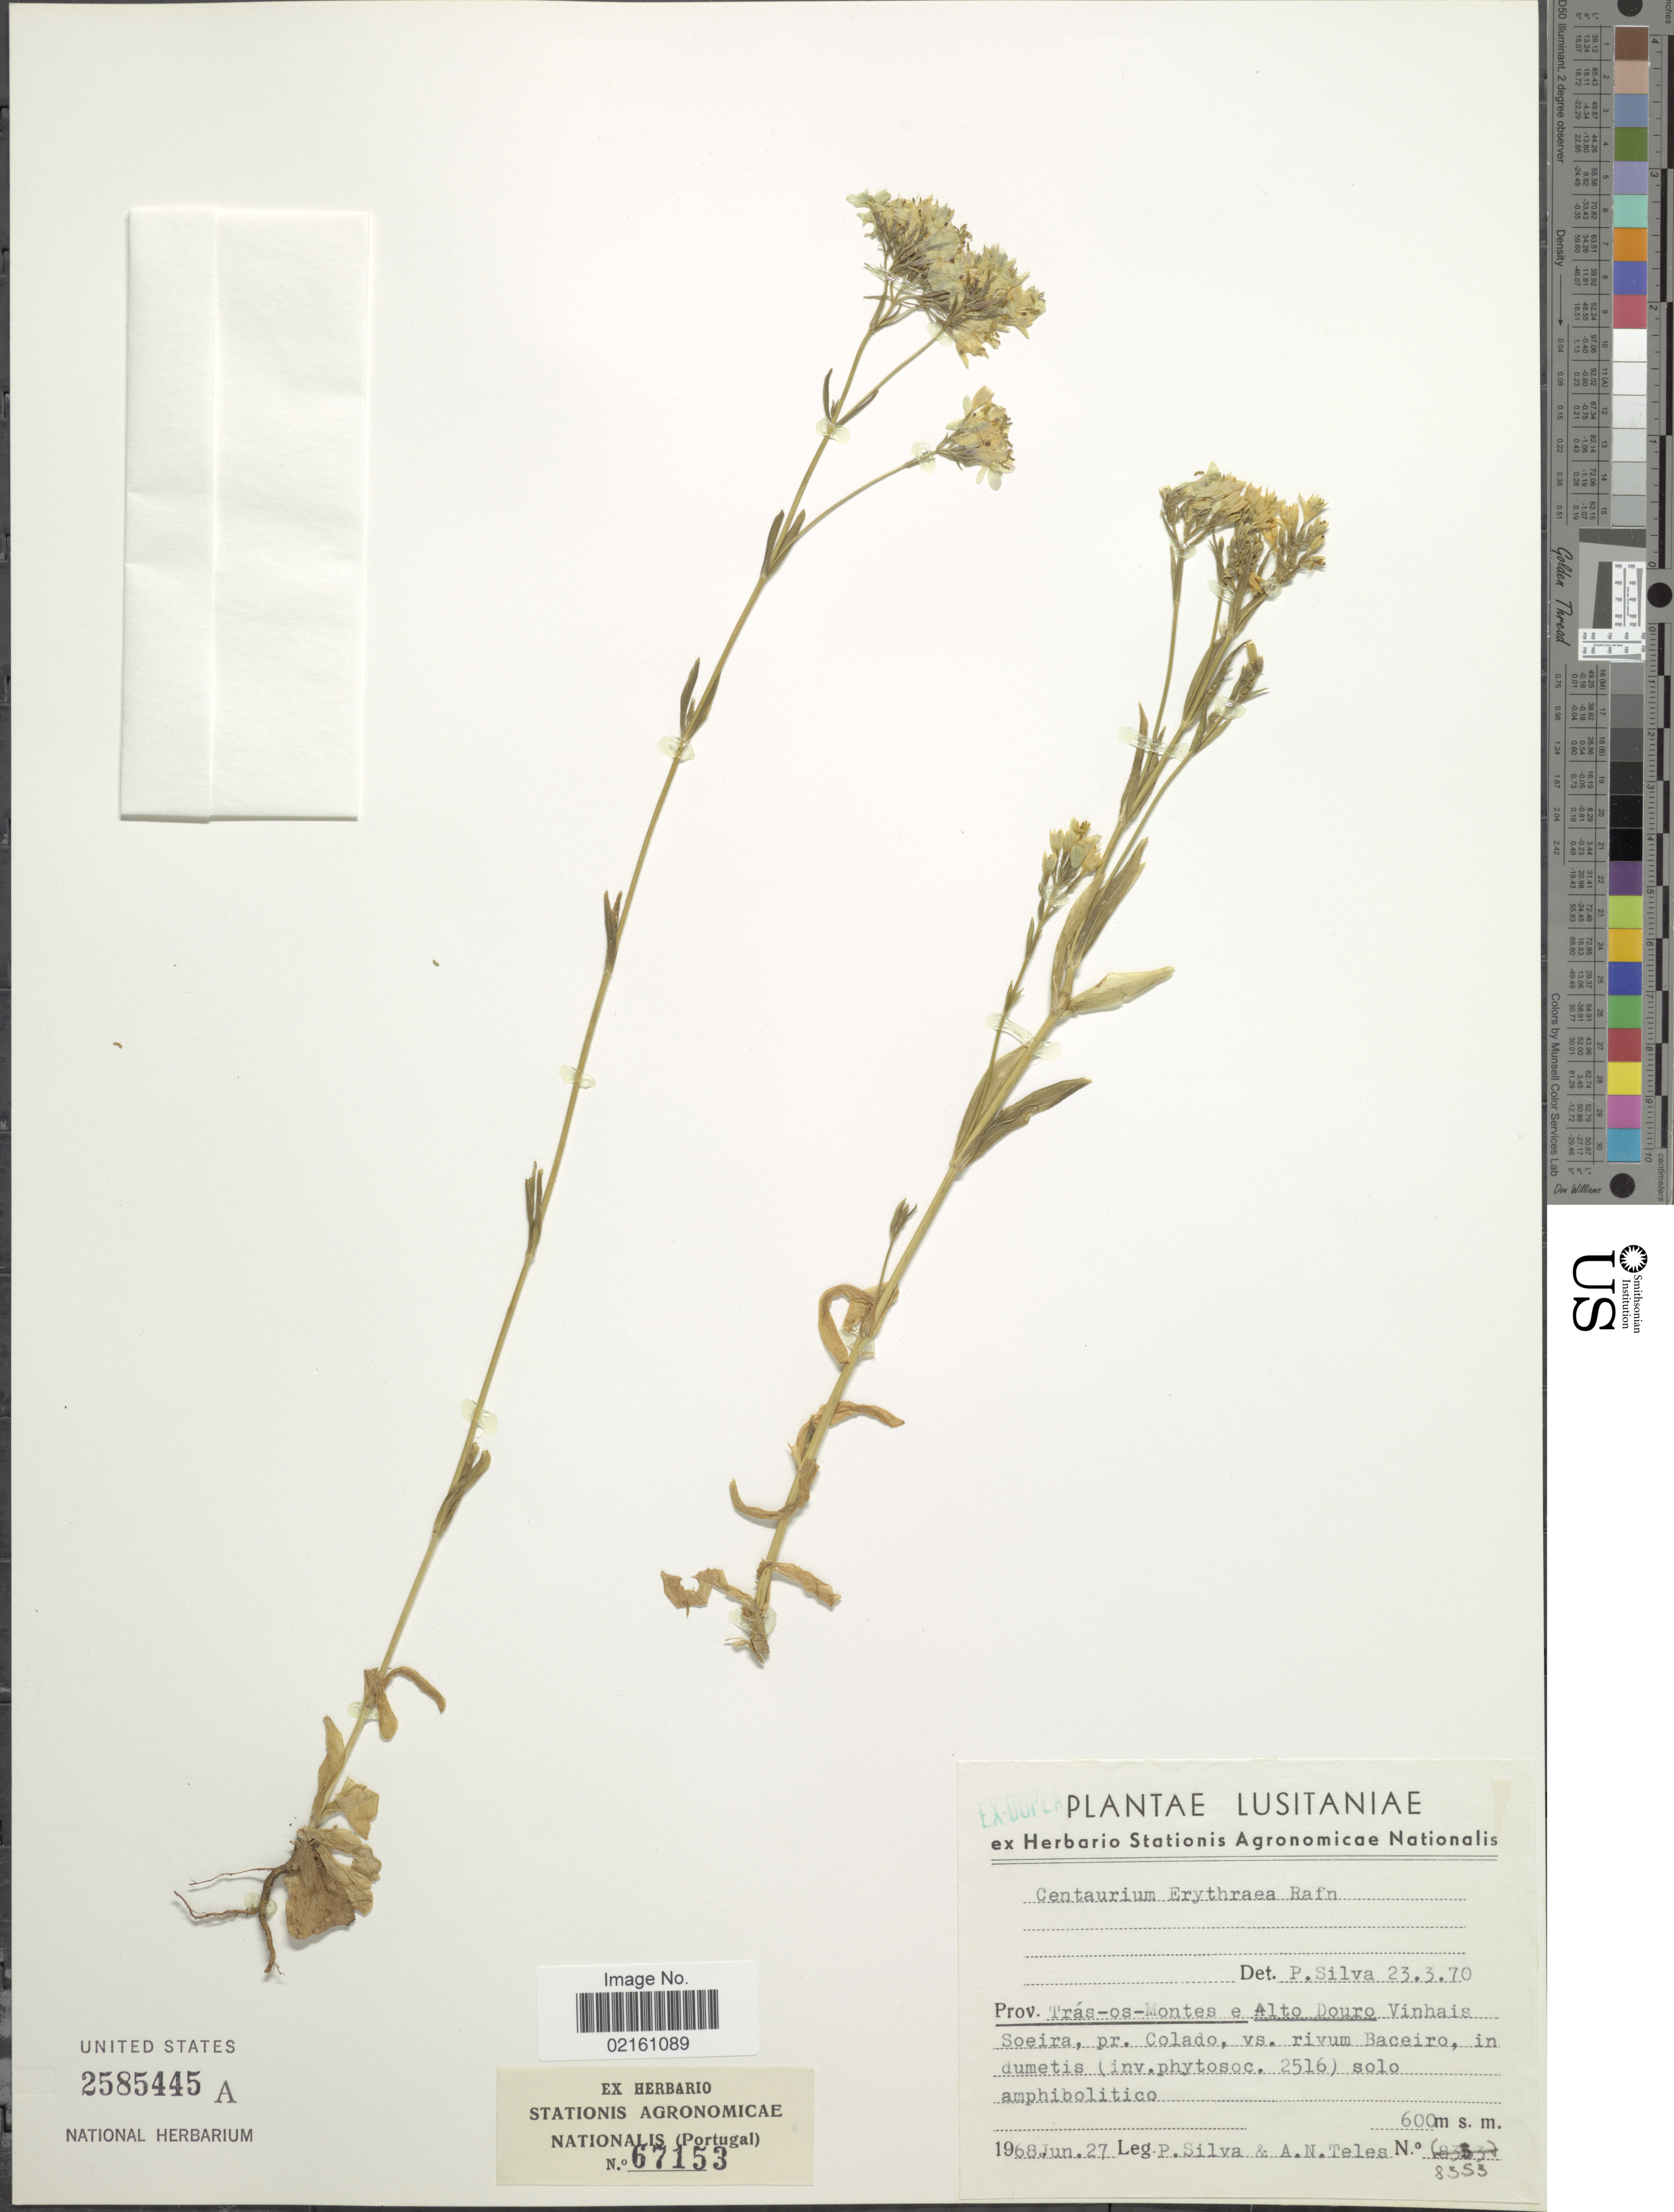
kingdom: Plantae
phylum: Tracheophyta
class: Magnoliopsida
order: Gentianales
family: Gentianaceae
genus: Centaurium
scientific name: Centaurium erythraea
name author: Rafn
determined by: Strong, Mark T., (BOT), Smithsonian Institution - National Museum of Natural History (UNITED STATES)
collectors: P. Silva & A. Teles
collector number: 8353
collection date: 1968-06-27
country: Portugal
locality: Lusitaniae, Prov. Tras-os-Montes e Alto Douro Vinhais Soeira, pr. Colado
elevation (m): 600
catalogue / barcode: US 2585445A